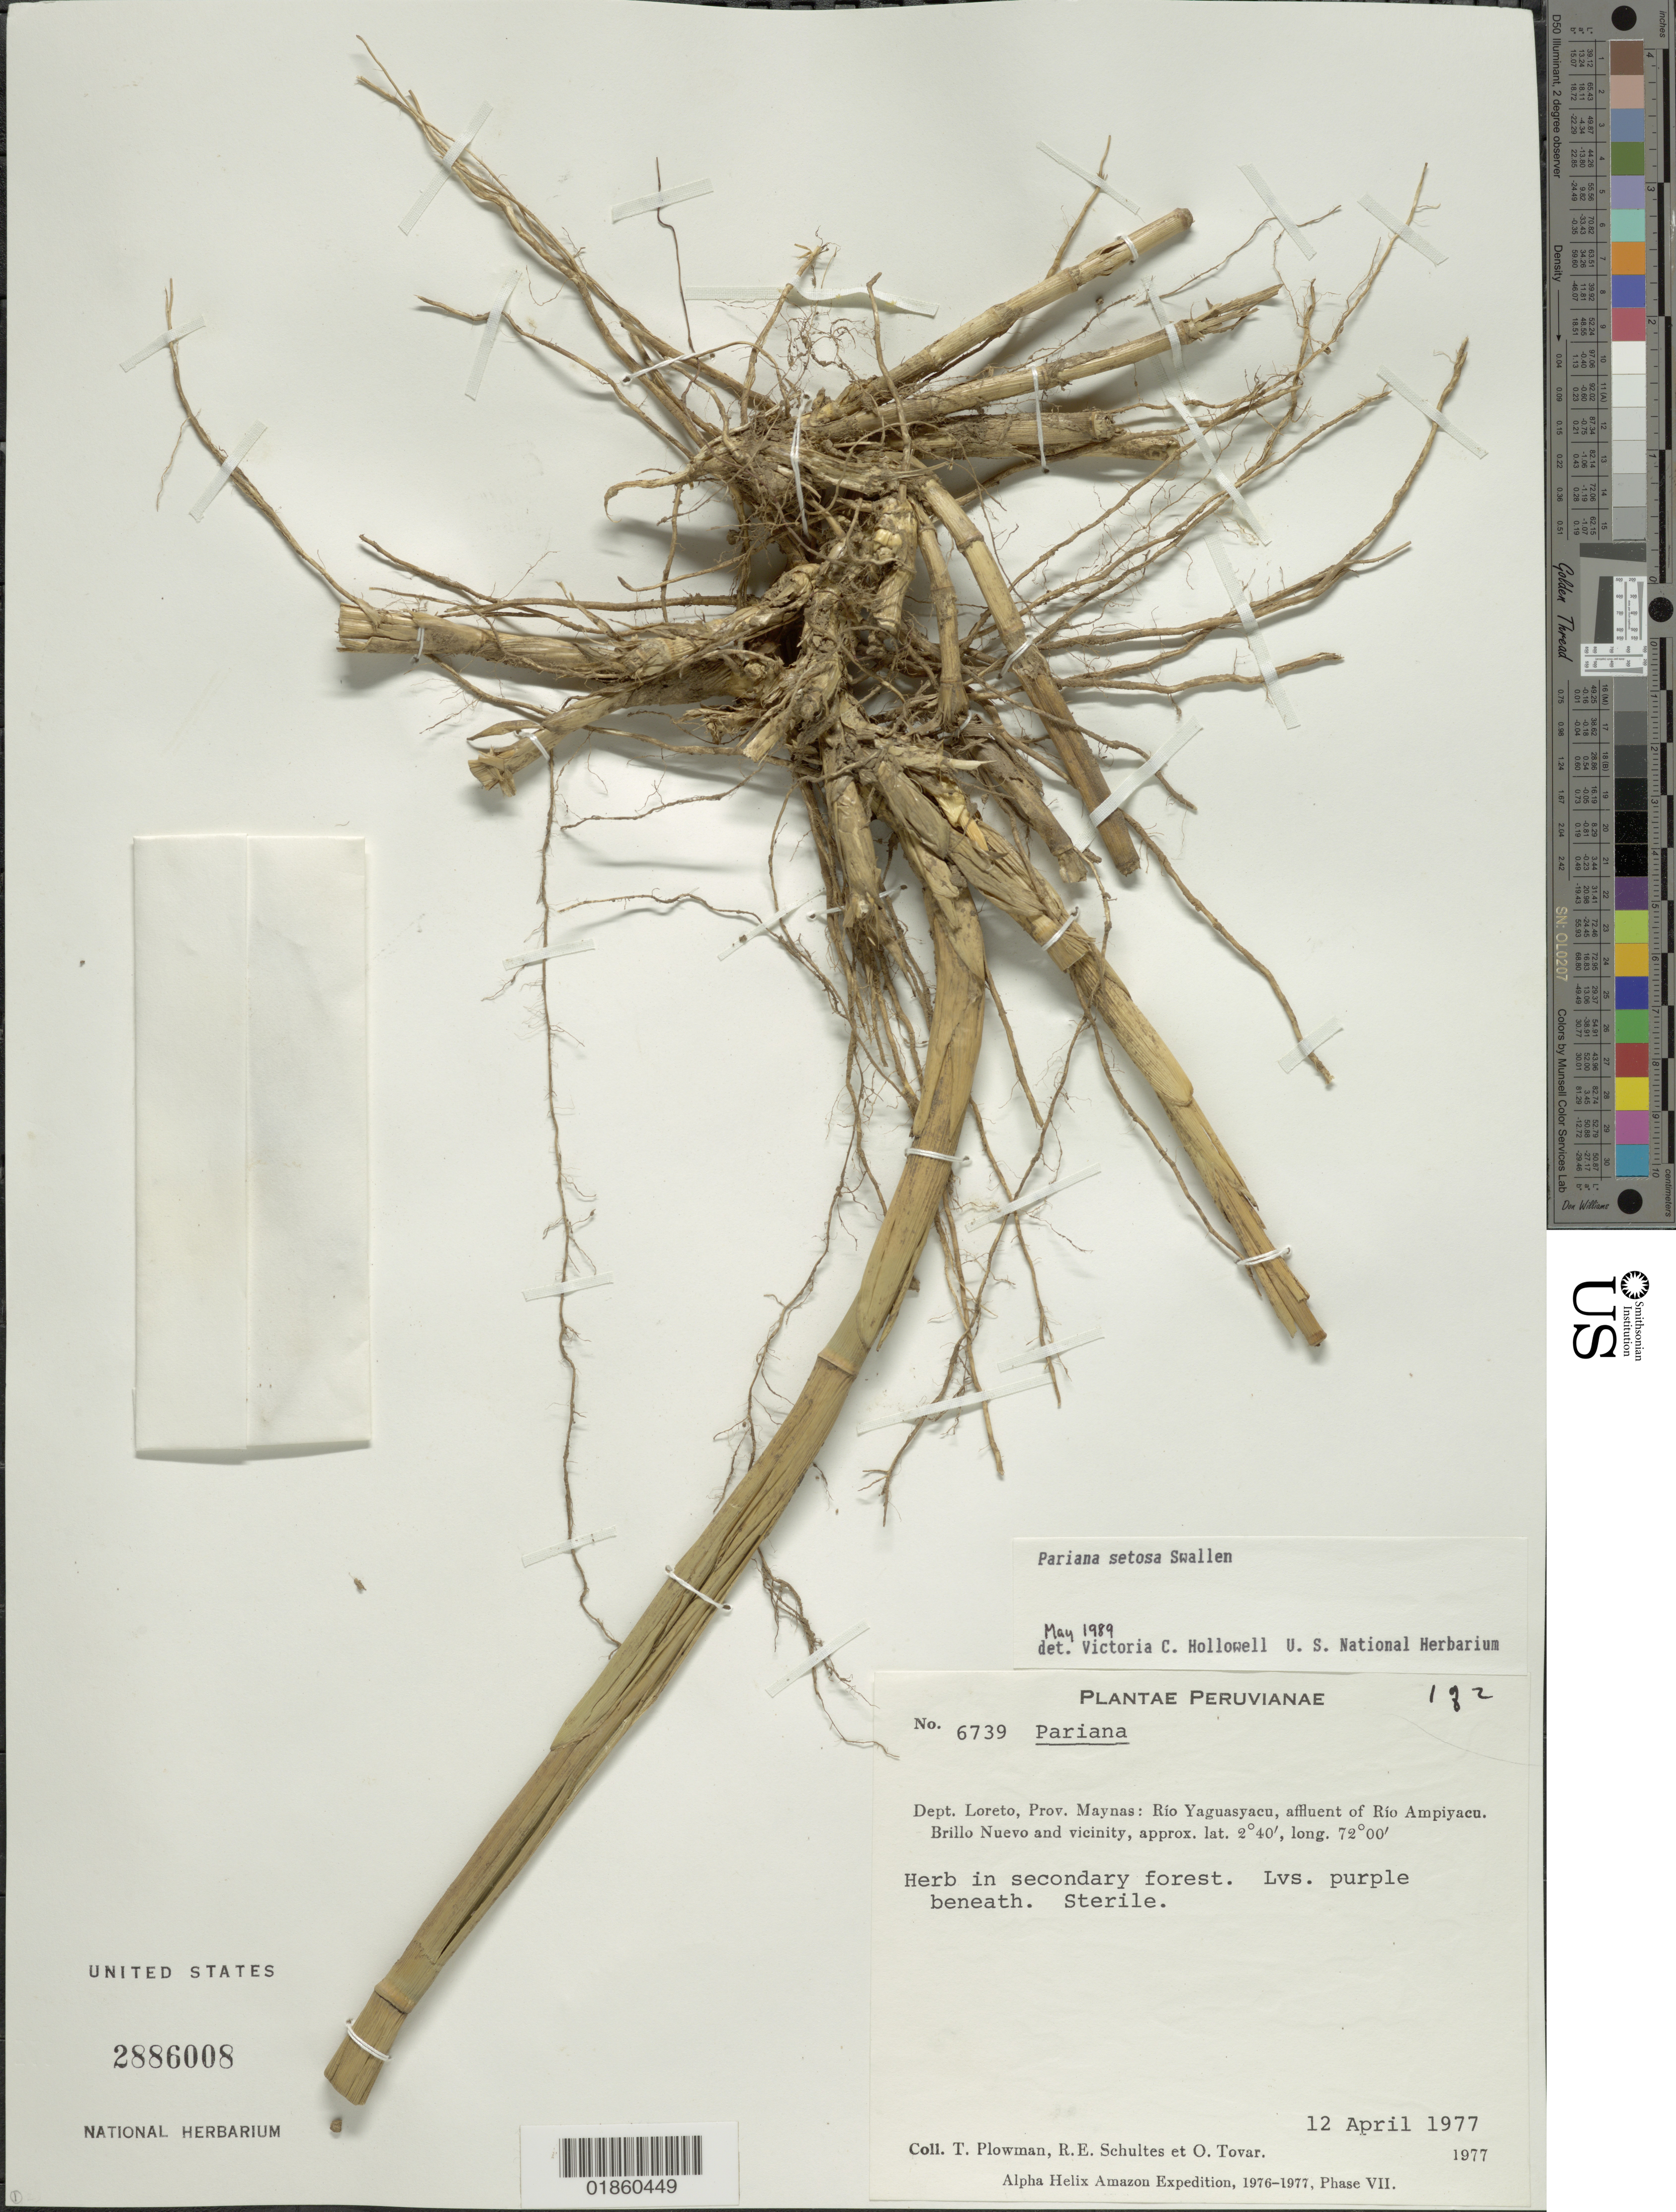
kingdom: Plantae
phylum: Tracheophyta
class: Liliopsida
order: Poales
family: Poaceae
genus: Pariana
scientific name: Pariana setosa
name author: Swallen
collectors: T. Plowman, R. E. Schultes & O. Tovar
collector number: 6739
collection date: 1977-04-12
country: Peru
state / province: Loreto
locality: Prov. Maynas: Rio Yaguasyacu, affluent of Rio Ampiyacu. Brillo Nuevo and vicinity.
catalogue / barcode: US 2886008